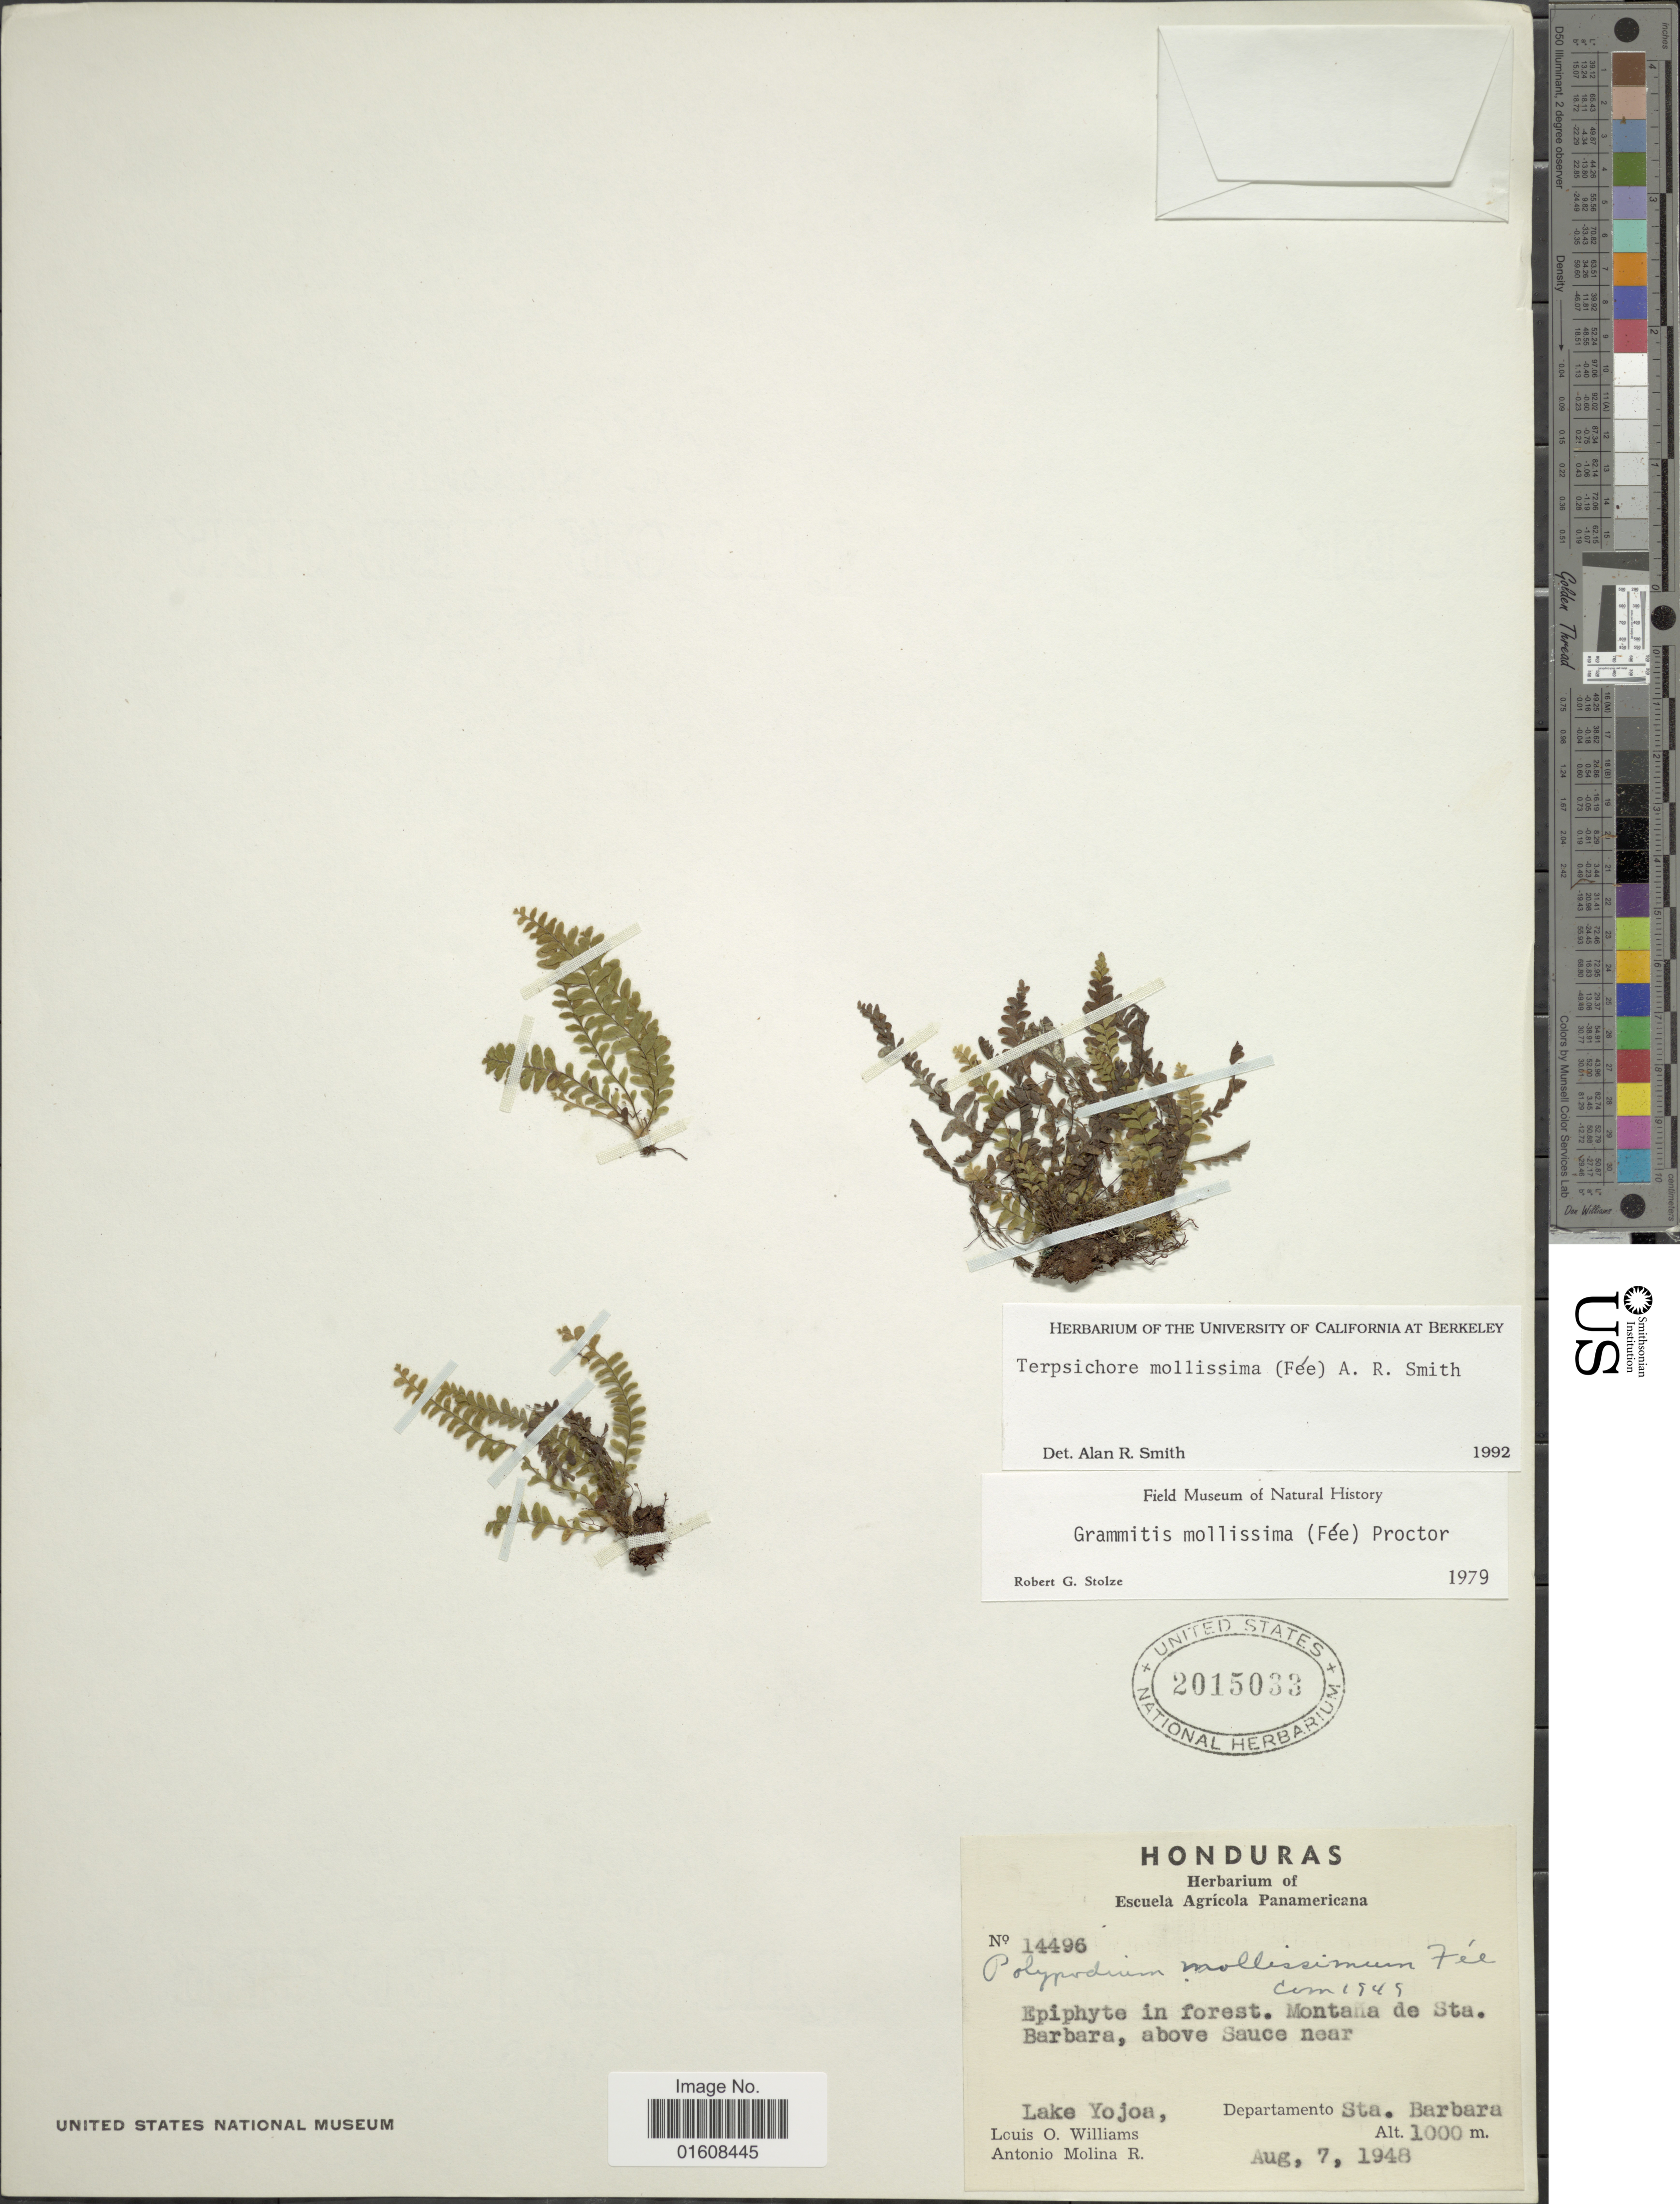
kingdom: Plantae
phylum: Tracheophyta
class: Polypodiopsida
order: Polypodiales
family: Polypodiaceae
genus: Alansmia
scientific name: Alansmia elastica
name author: (Bory ex Willd.) Moguel & M. Kessler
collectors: L. O. Williams & A. Molina R.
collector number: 14496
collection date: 1948-08-07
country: Honduras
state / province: Santa Bárbara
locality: Montaña de Sta. Barbara, above Sauce near Lake Yojoa. Departamento Sta. Barbara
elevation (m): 1000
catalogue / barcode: US 2015033